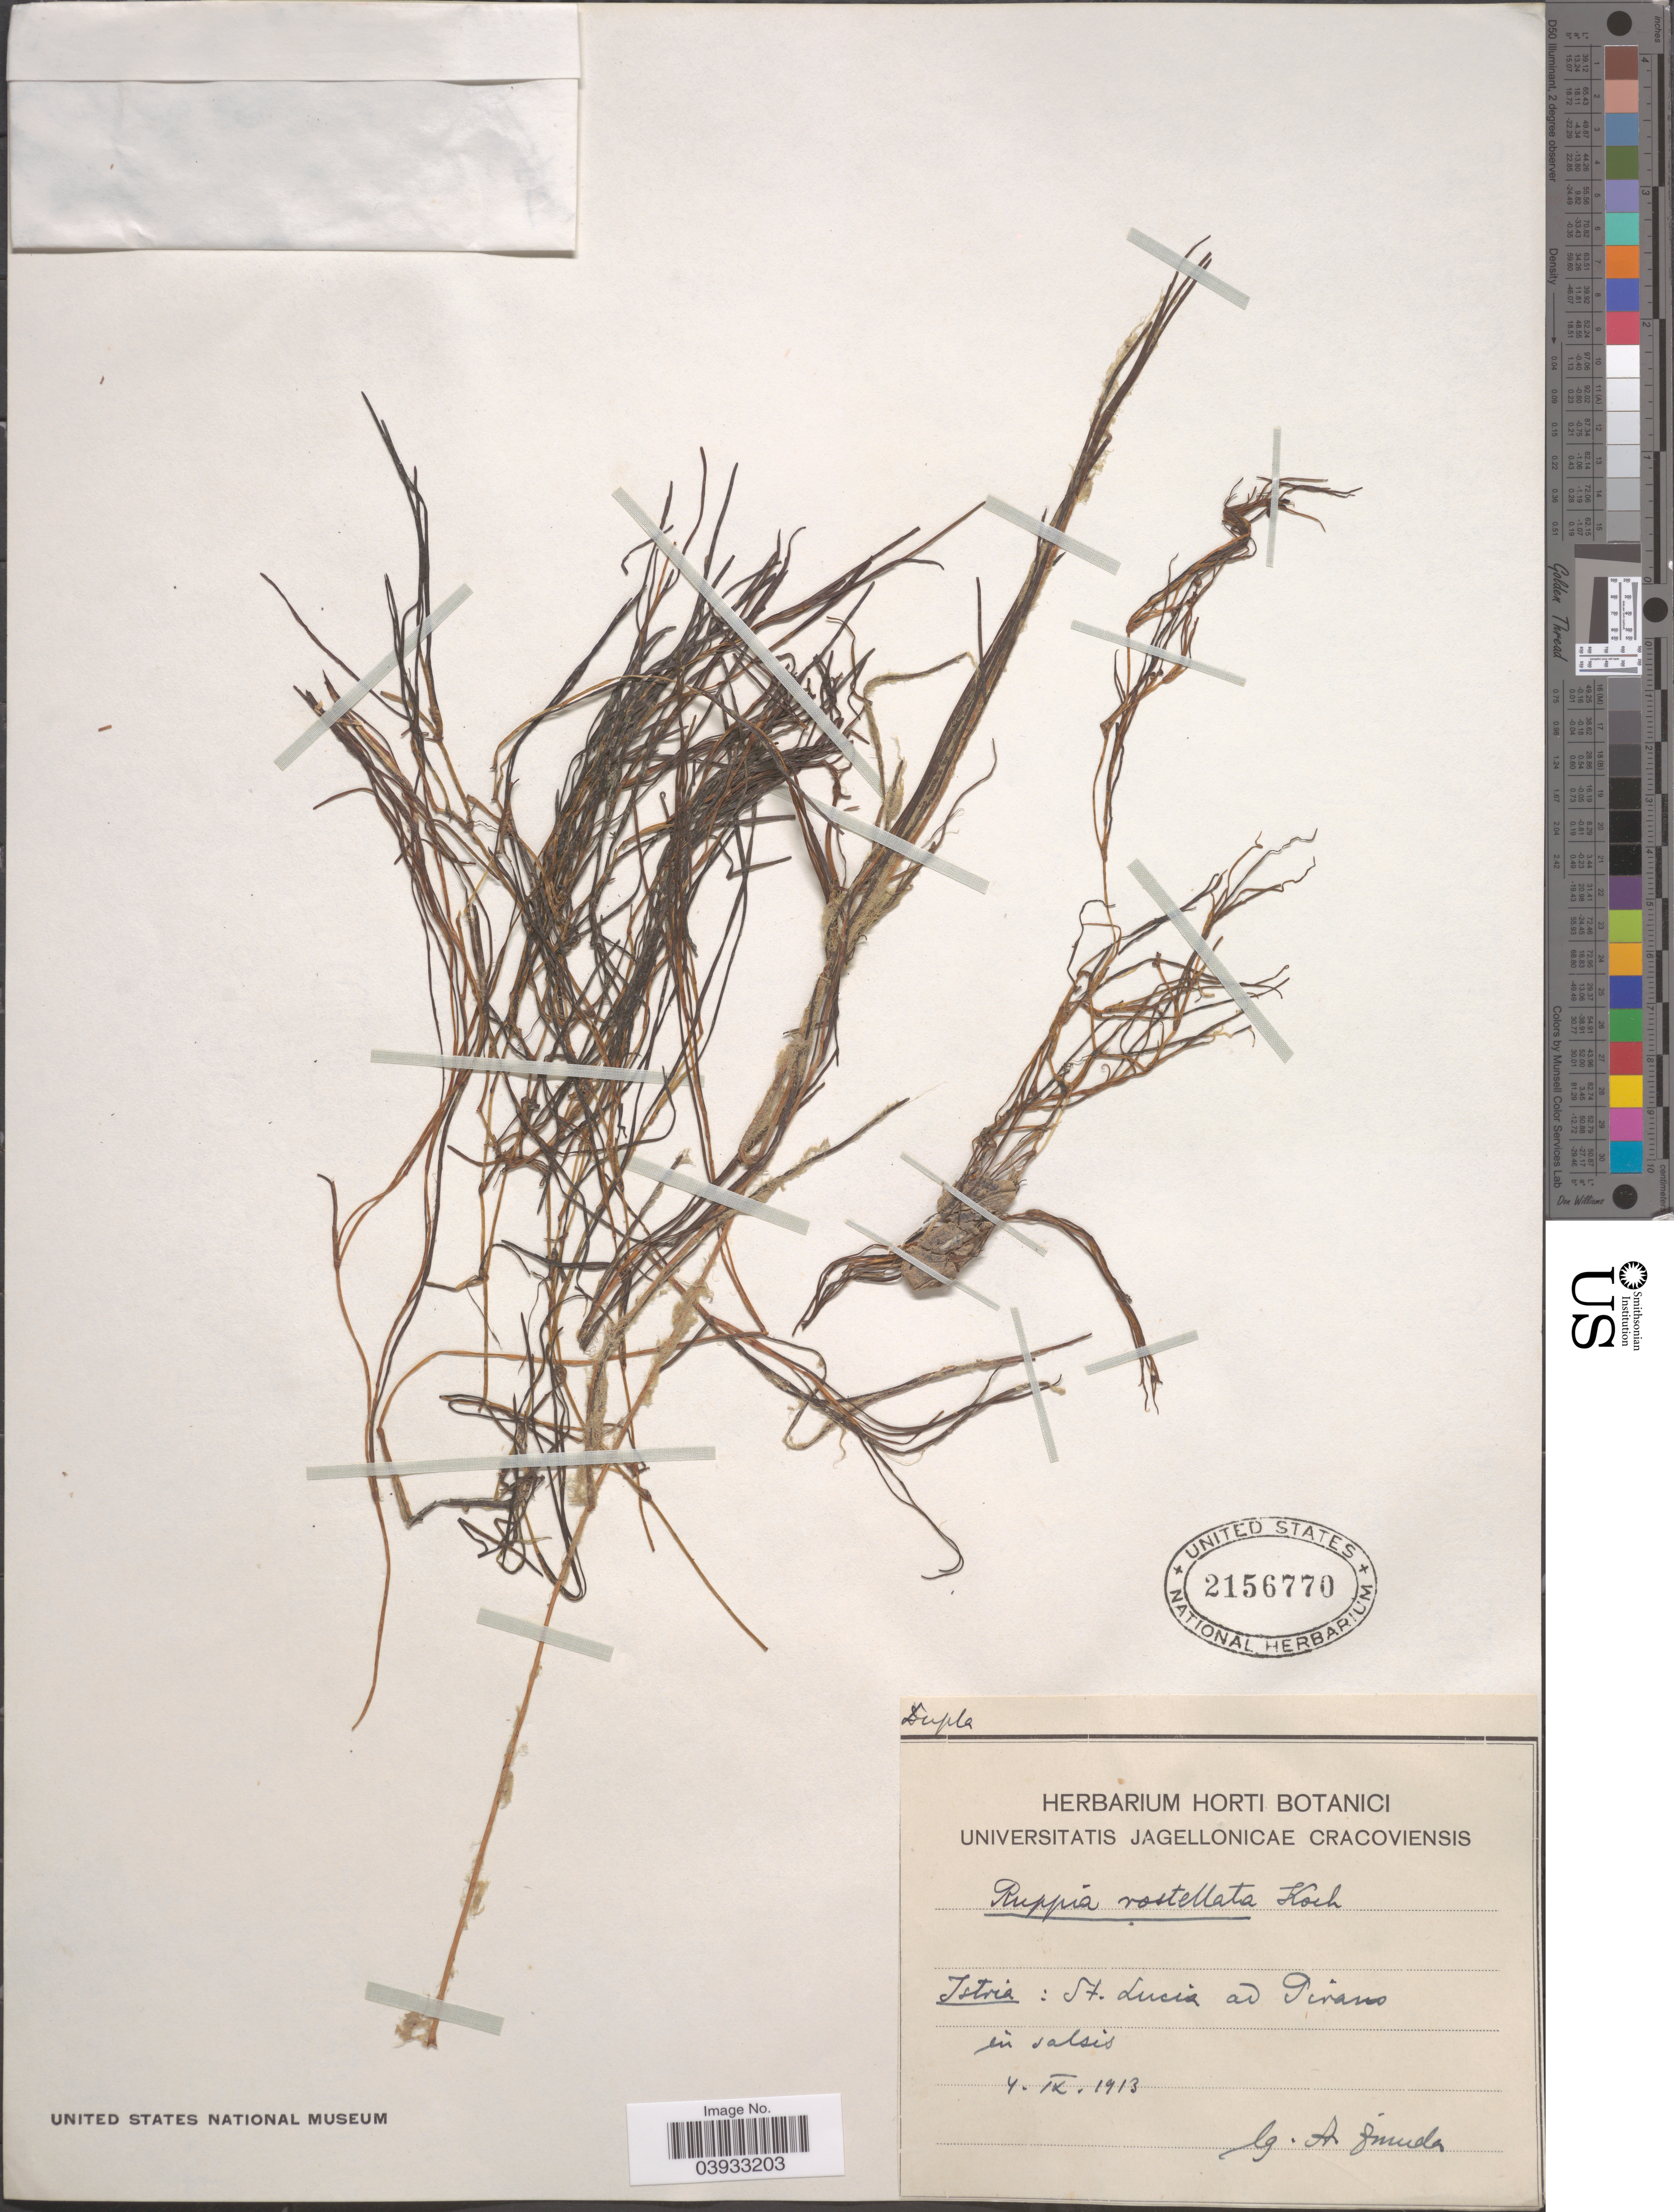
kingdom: Plantae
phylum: Tracheophyta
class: Liliopsida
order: Alismatales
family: Ruppiaceae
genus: Ruppia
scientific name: Ruppia rostellata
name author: W.D.J. Koch ex Rchb.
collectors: A. Imuda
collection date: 1913-09-04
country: Croatia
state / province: Istria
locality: St. Lucia ad Pirano.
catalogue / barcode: US 2156770